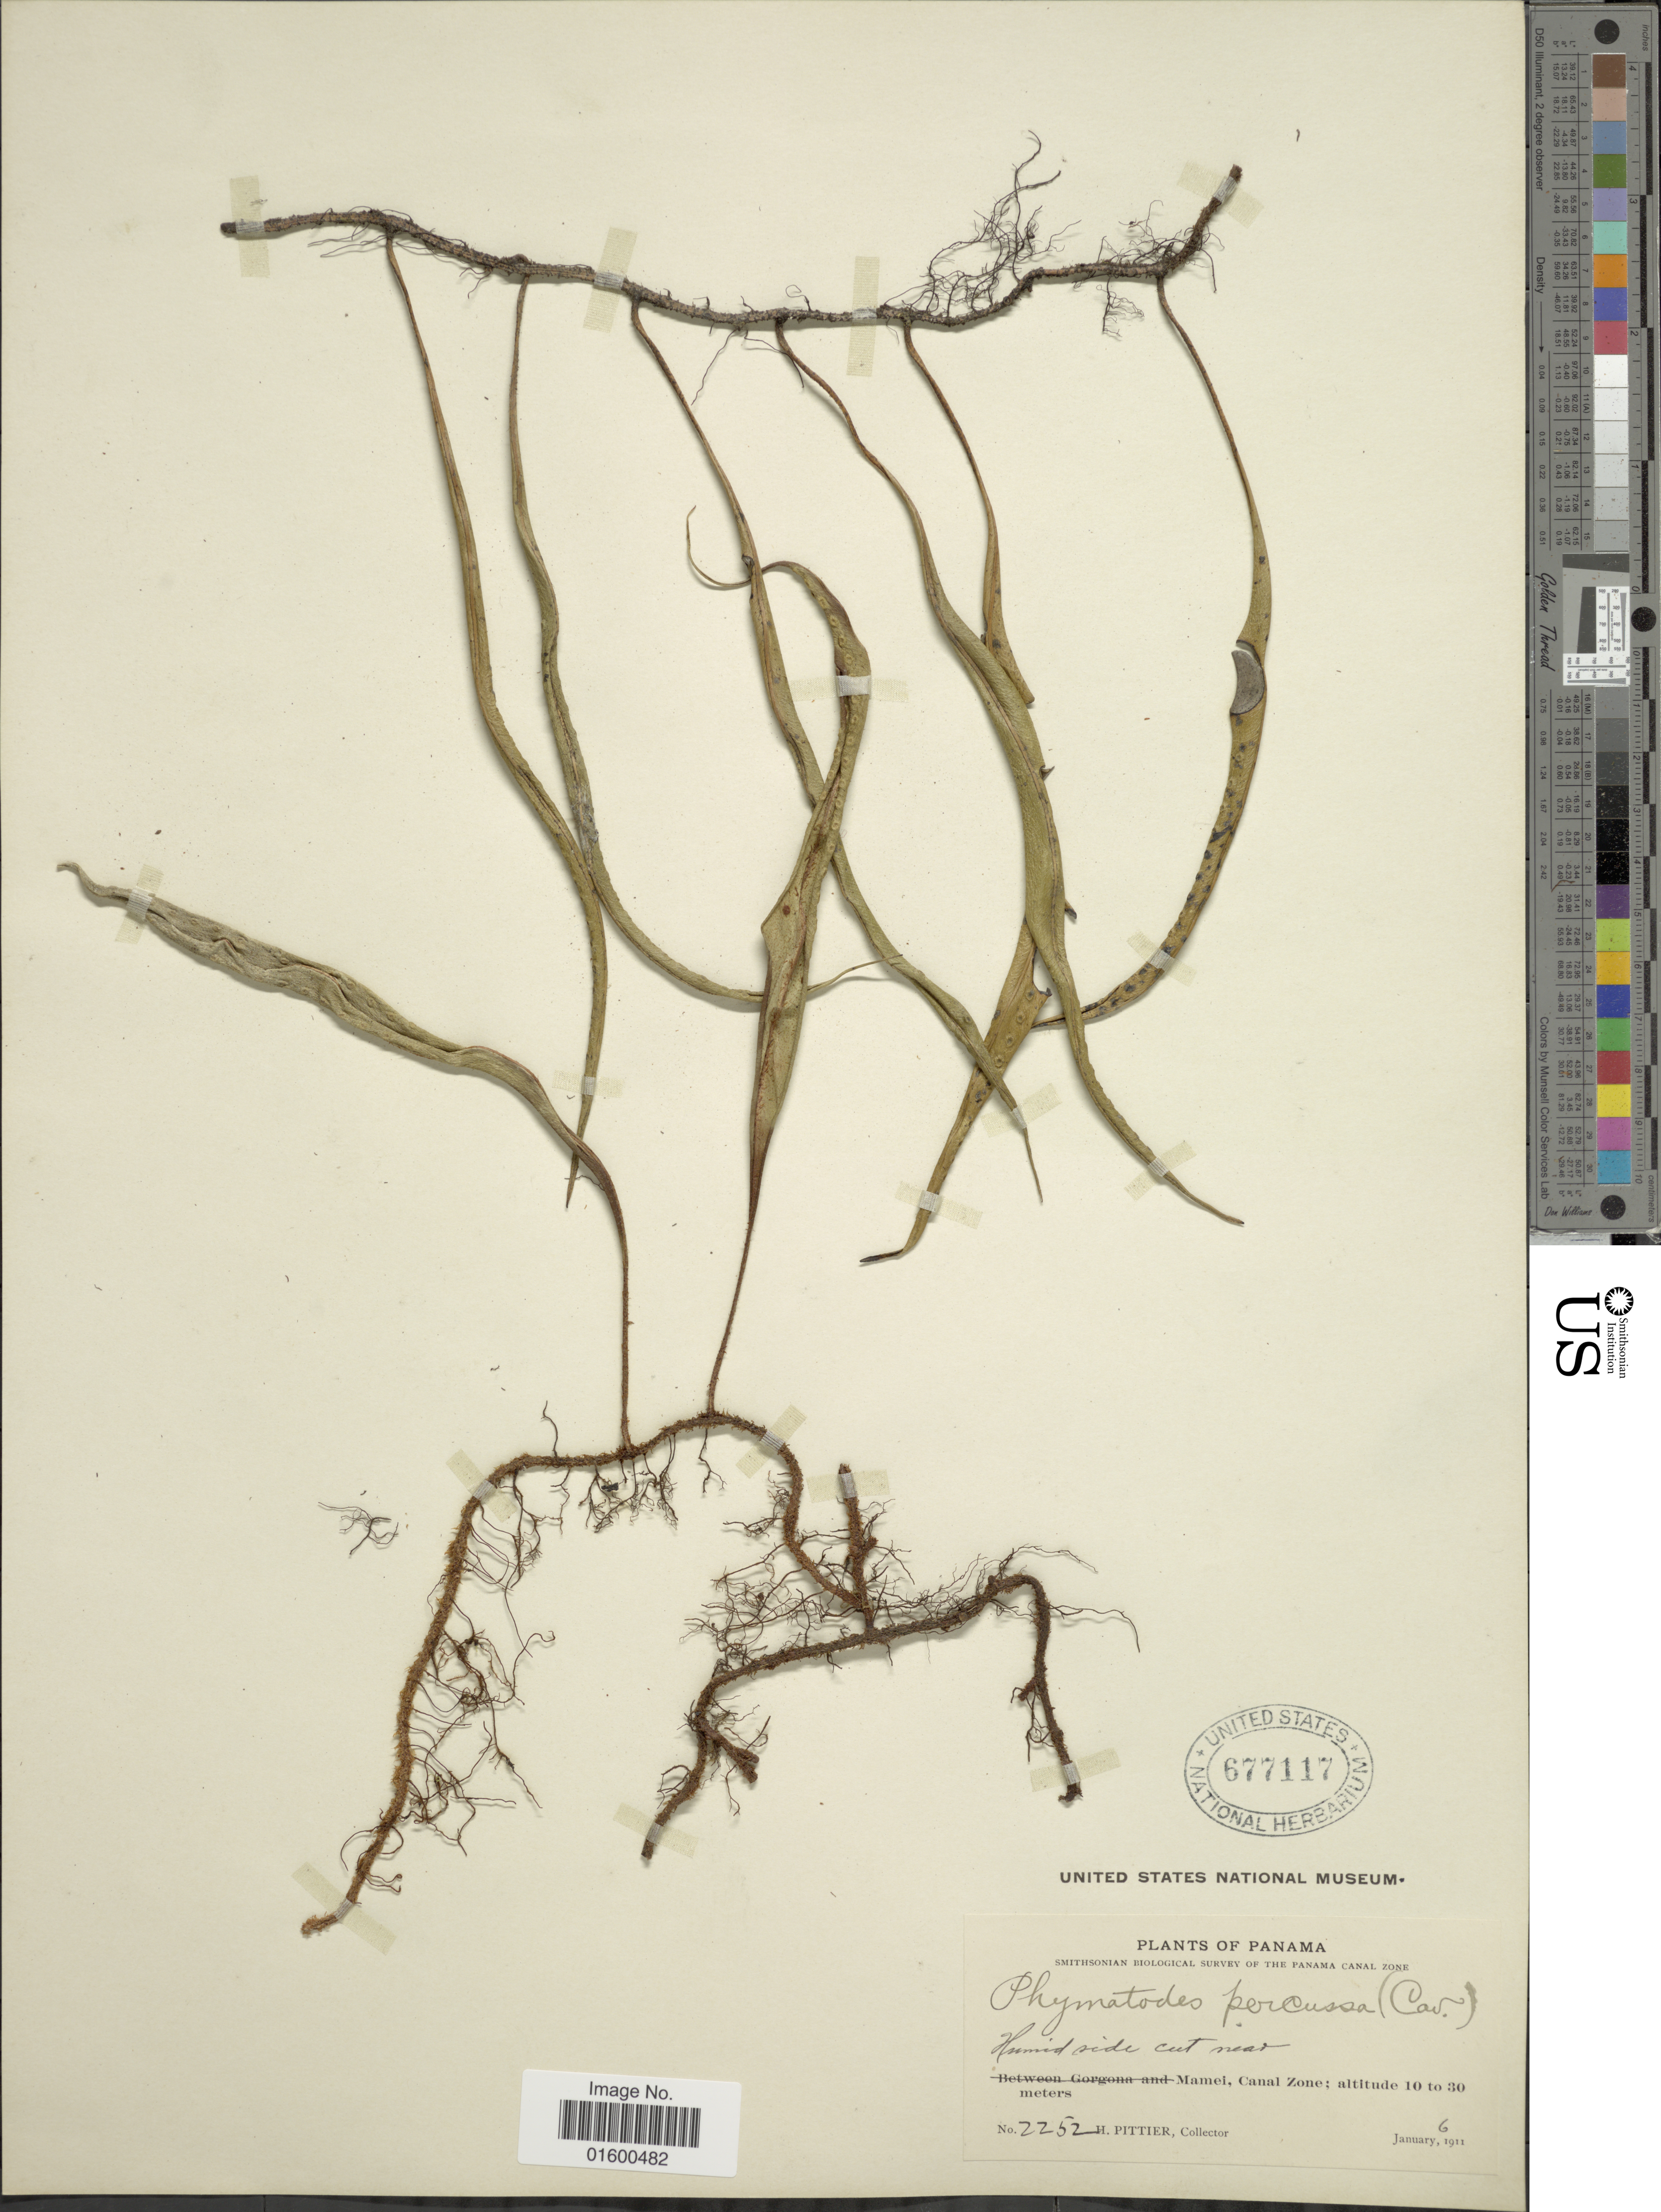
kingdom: Plantae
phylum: Tracheophyta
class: Polypodiopsida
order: Polypodiales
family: Polypodiaceae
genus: Microgramma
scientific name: Microgramma percussa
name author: (Cav.) de la Sota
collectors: H. F. Pittier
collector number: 2252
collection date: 1911-01-06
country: Panama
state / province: Colón / Panamá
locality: Mamei, Canal Zone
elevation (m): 10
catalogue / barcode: US 677117